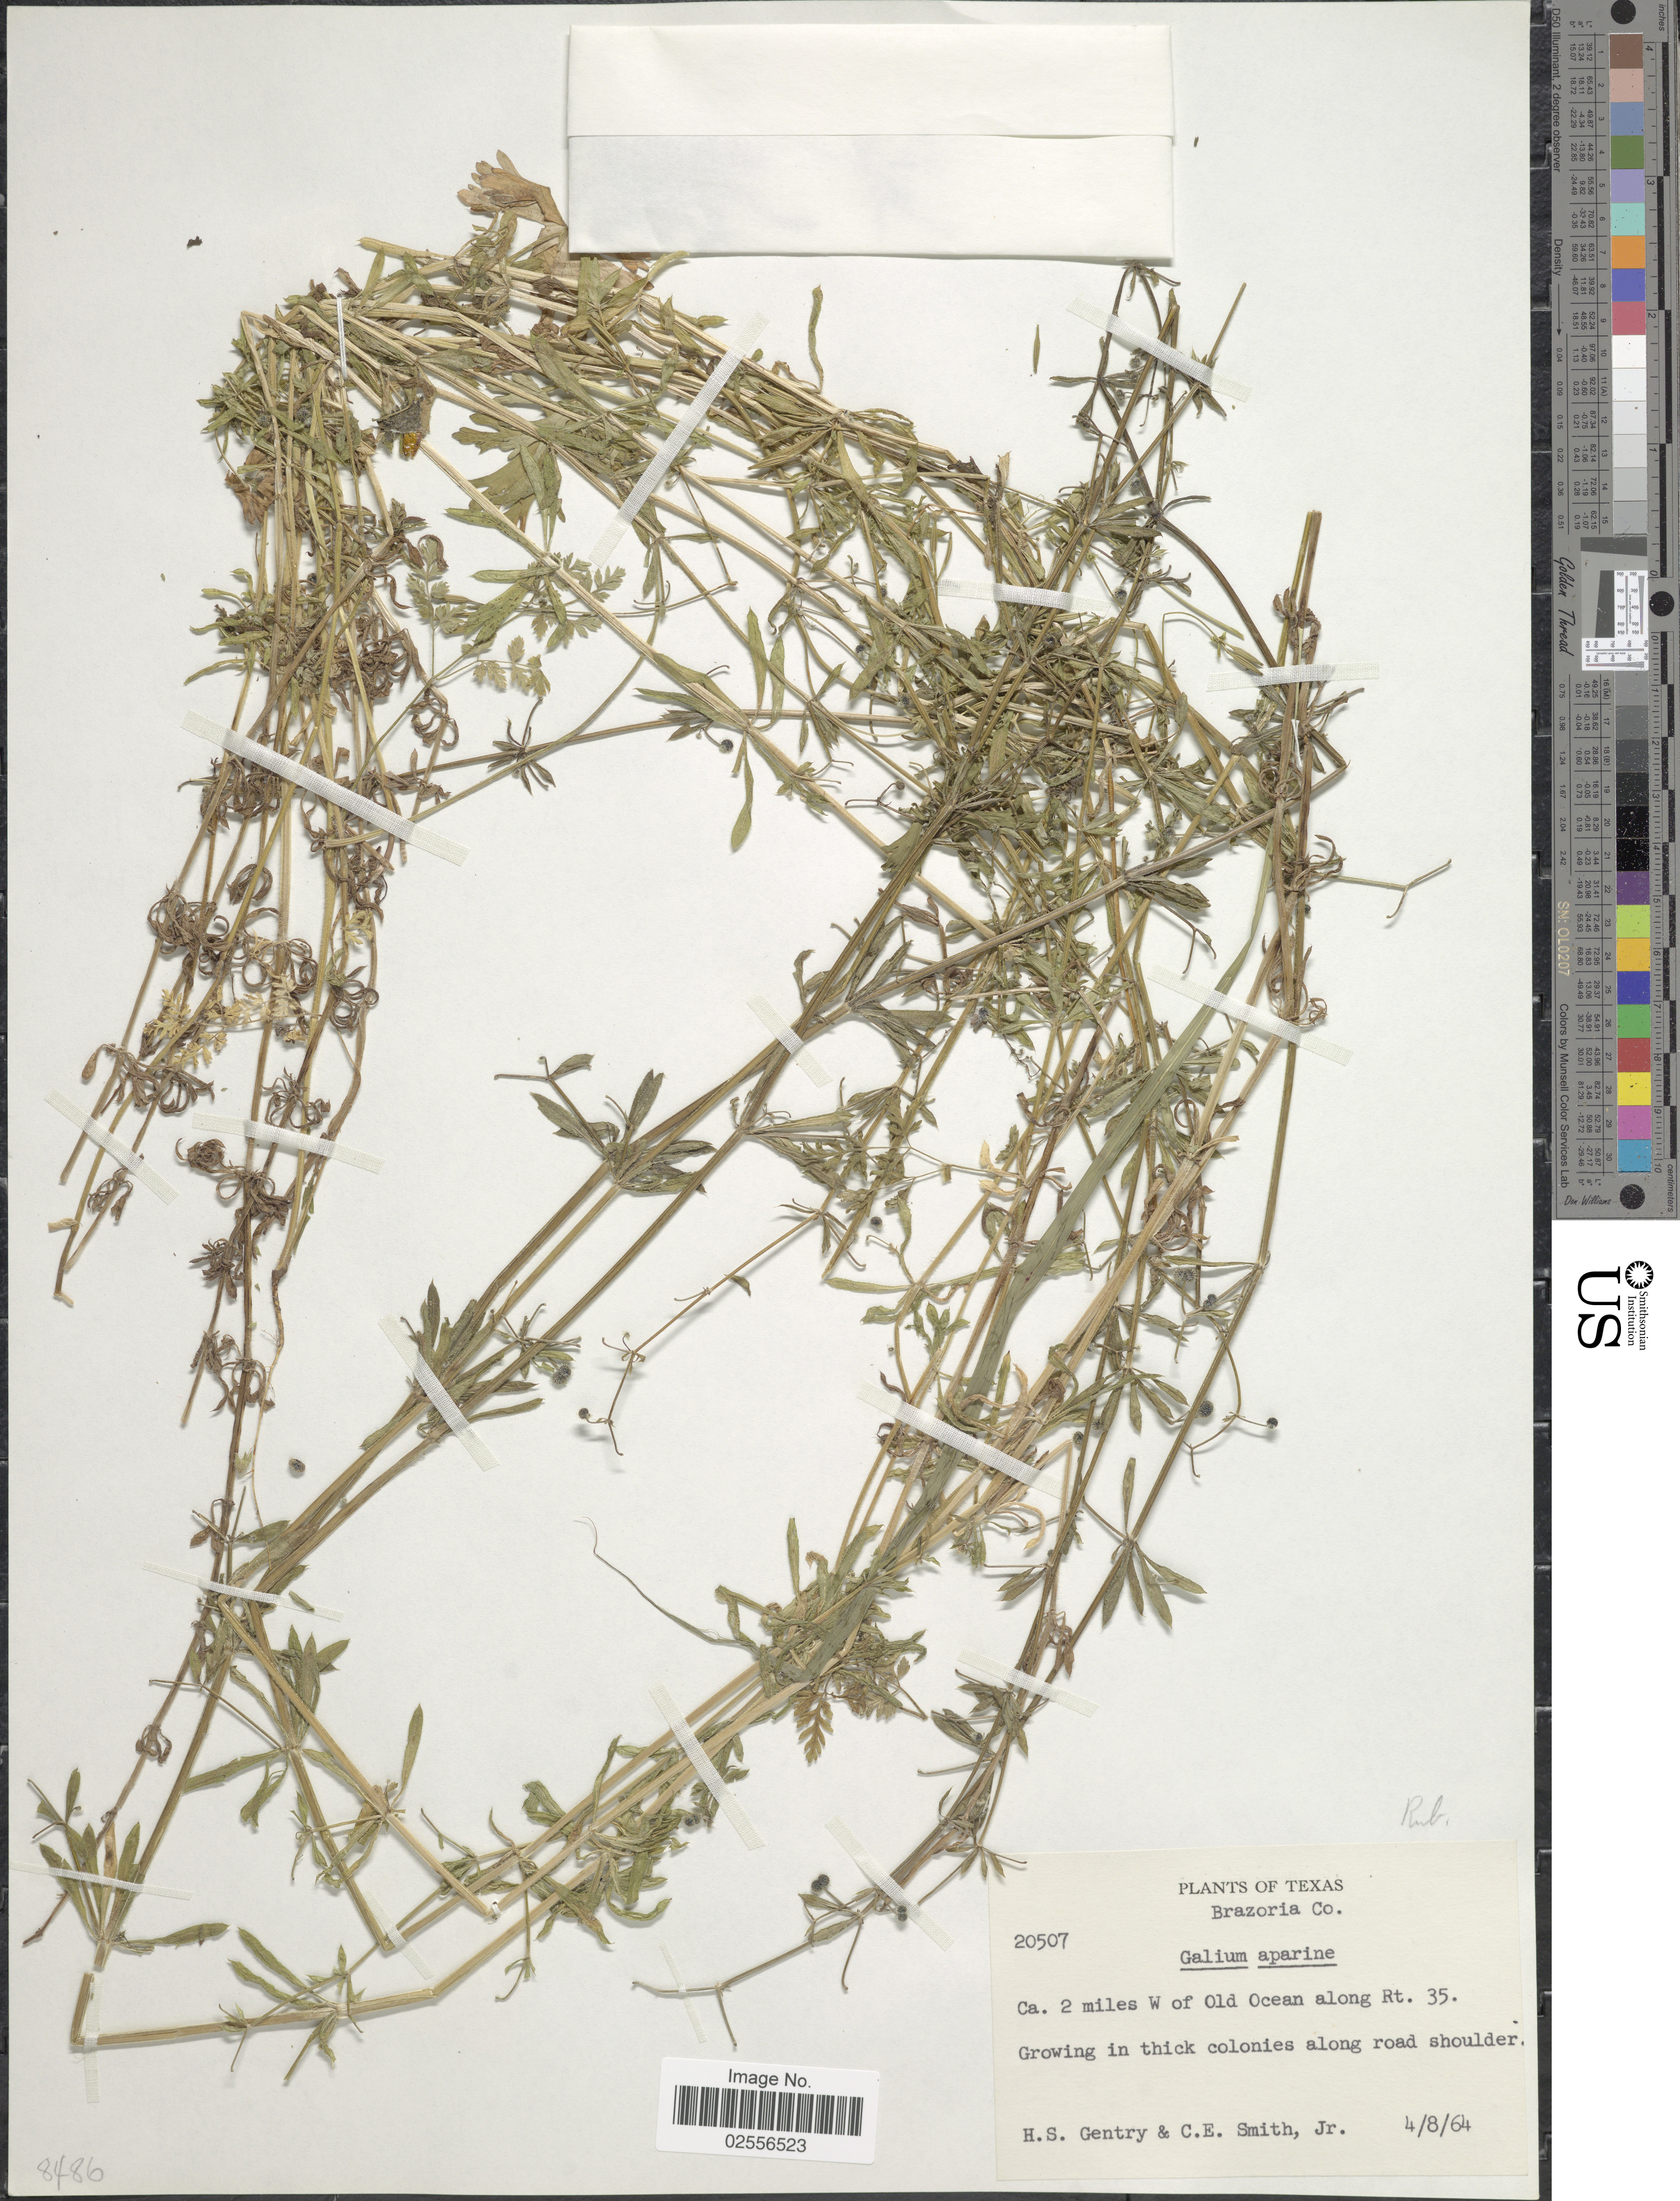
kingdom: Plantae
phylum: Tracheophyta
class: Magnoliopsida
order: Gentianales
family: Rubiaceae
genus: Galium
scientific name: Galium aparine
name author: L.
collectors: H. S. Gentry & C. E. Smith Jr.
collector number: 20507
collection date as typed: Transcribed d/m/y: 8/4/64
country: United States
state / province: Texas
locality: Brazoria Co, Ca. 2 miles W of Old Ocean along Rt 35. Growing in thick colonies along road shoulder